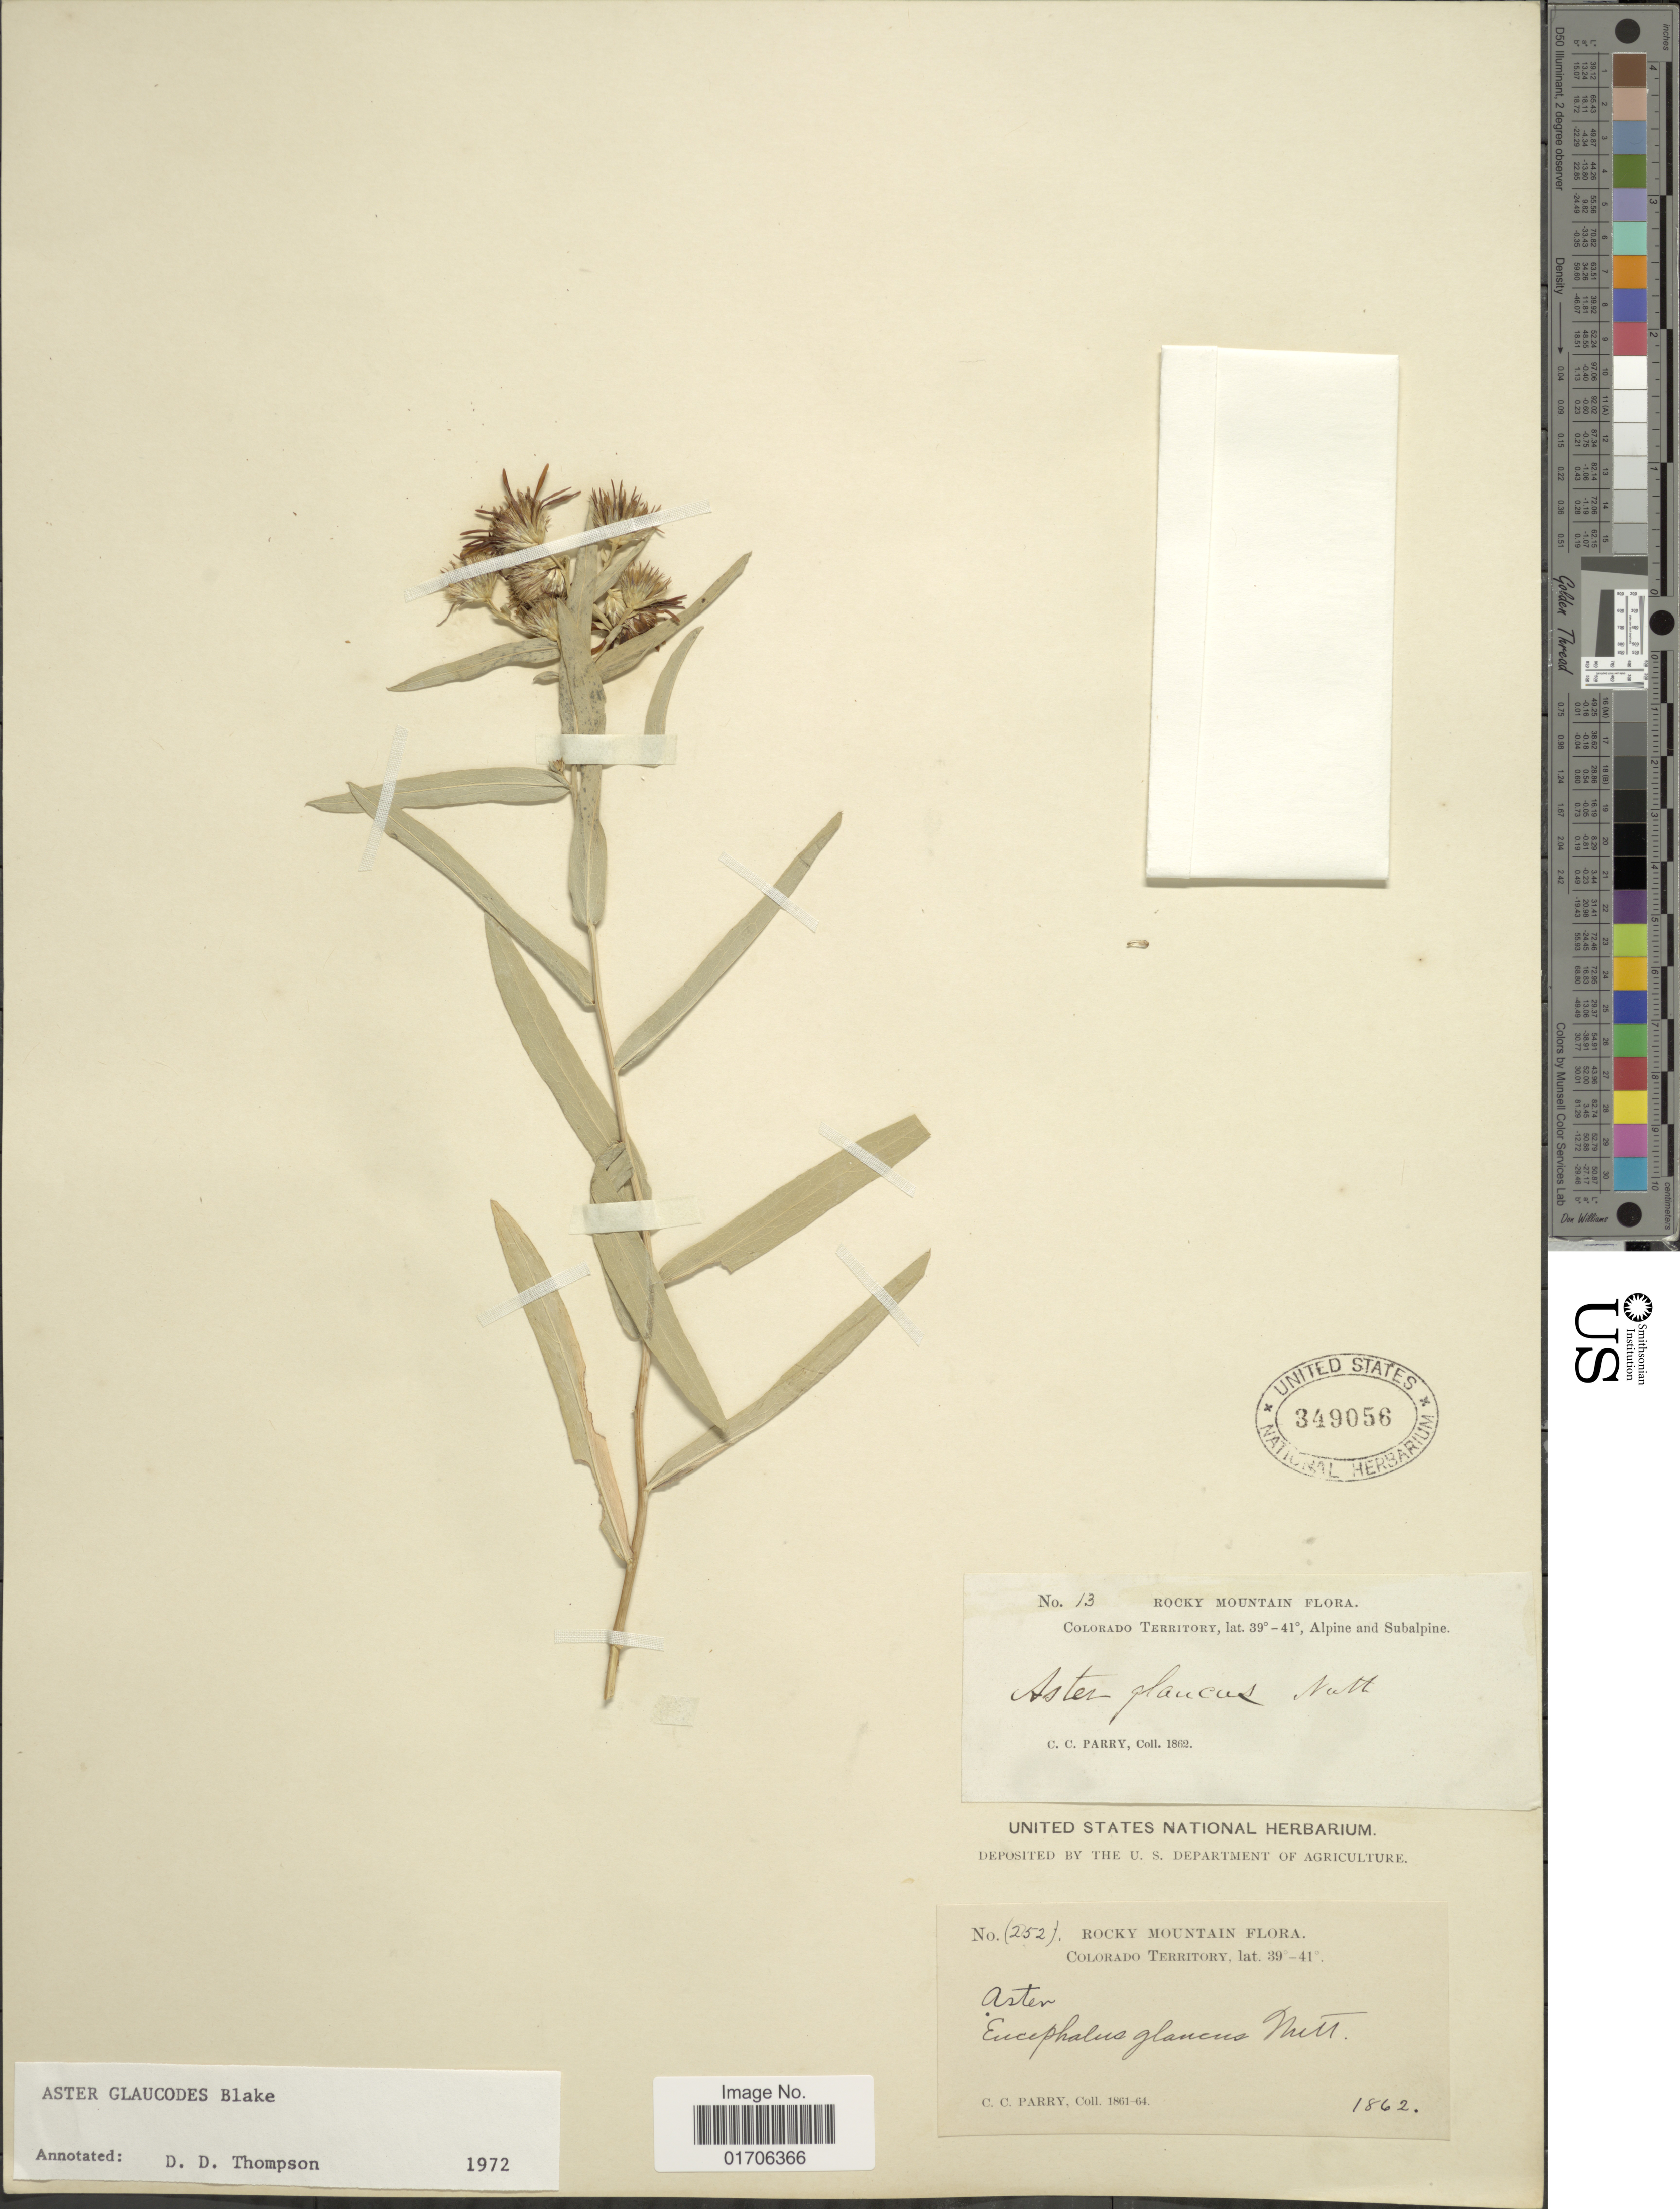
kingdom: Plantae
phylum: Tracheophyta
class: Magnoliopsida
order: Asterales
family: Asteraceae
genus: Eurybia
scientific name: Eurybia glauca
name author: (Nutt.) G.L. Nesom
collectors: C. C. Parry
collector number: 252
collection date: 1862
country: United States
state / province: Colorado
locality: Rocky Mountain. Colorado Territory. Alpine and Subalpine.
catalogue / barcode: US 349056